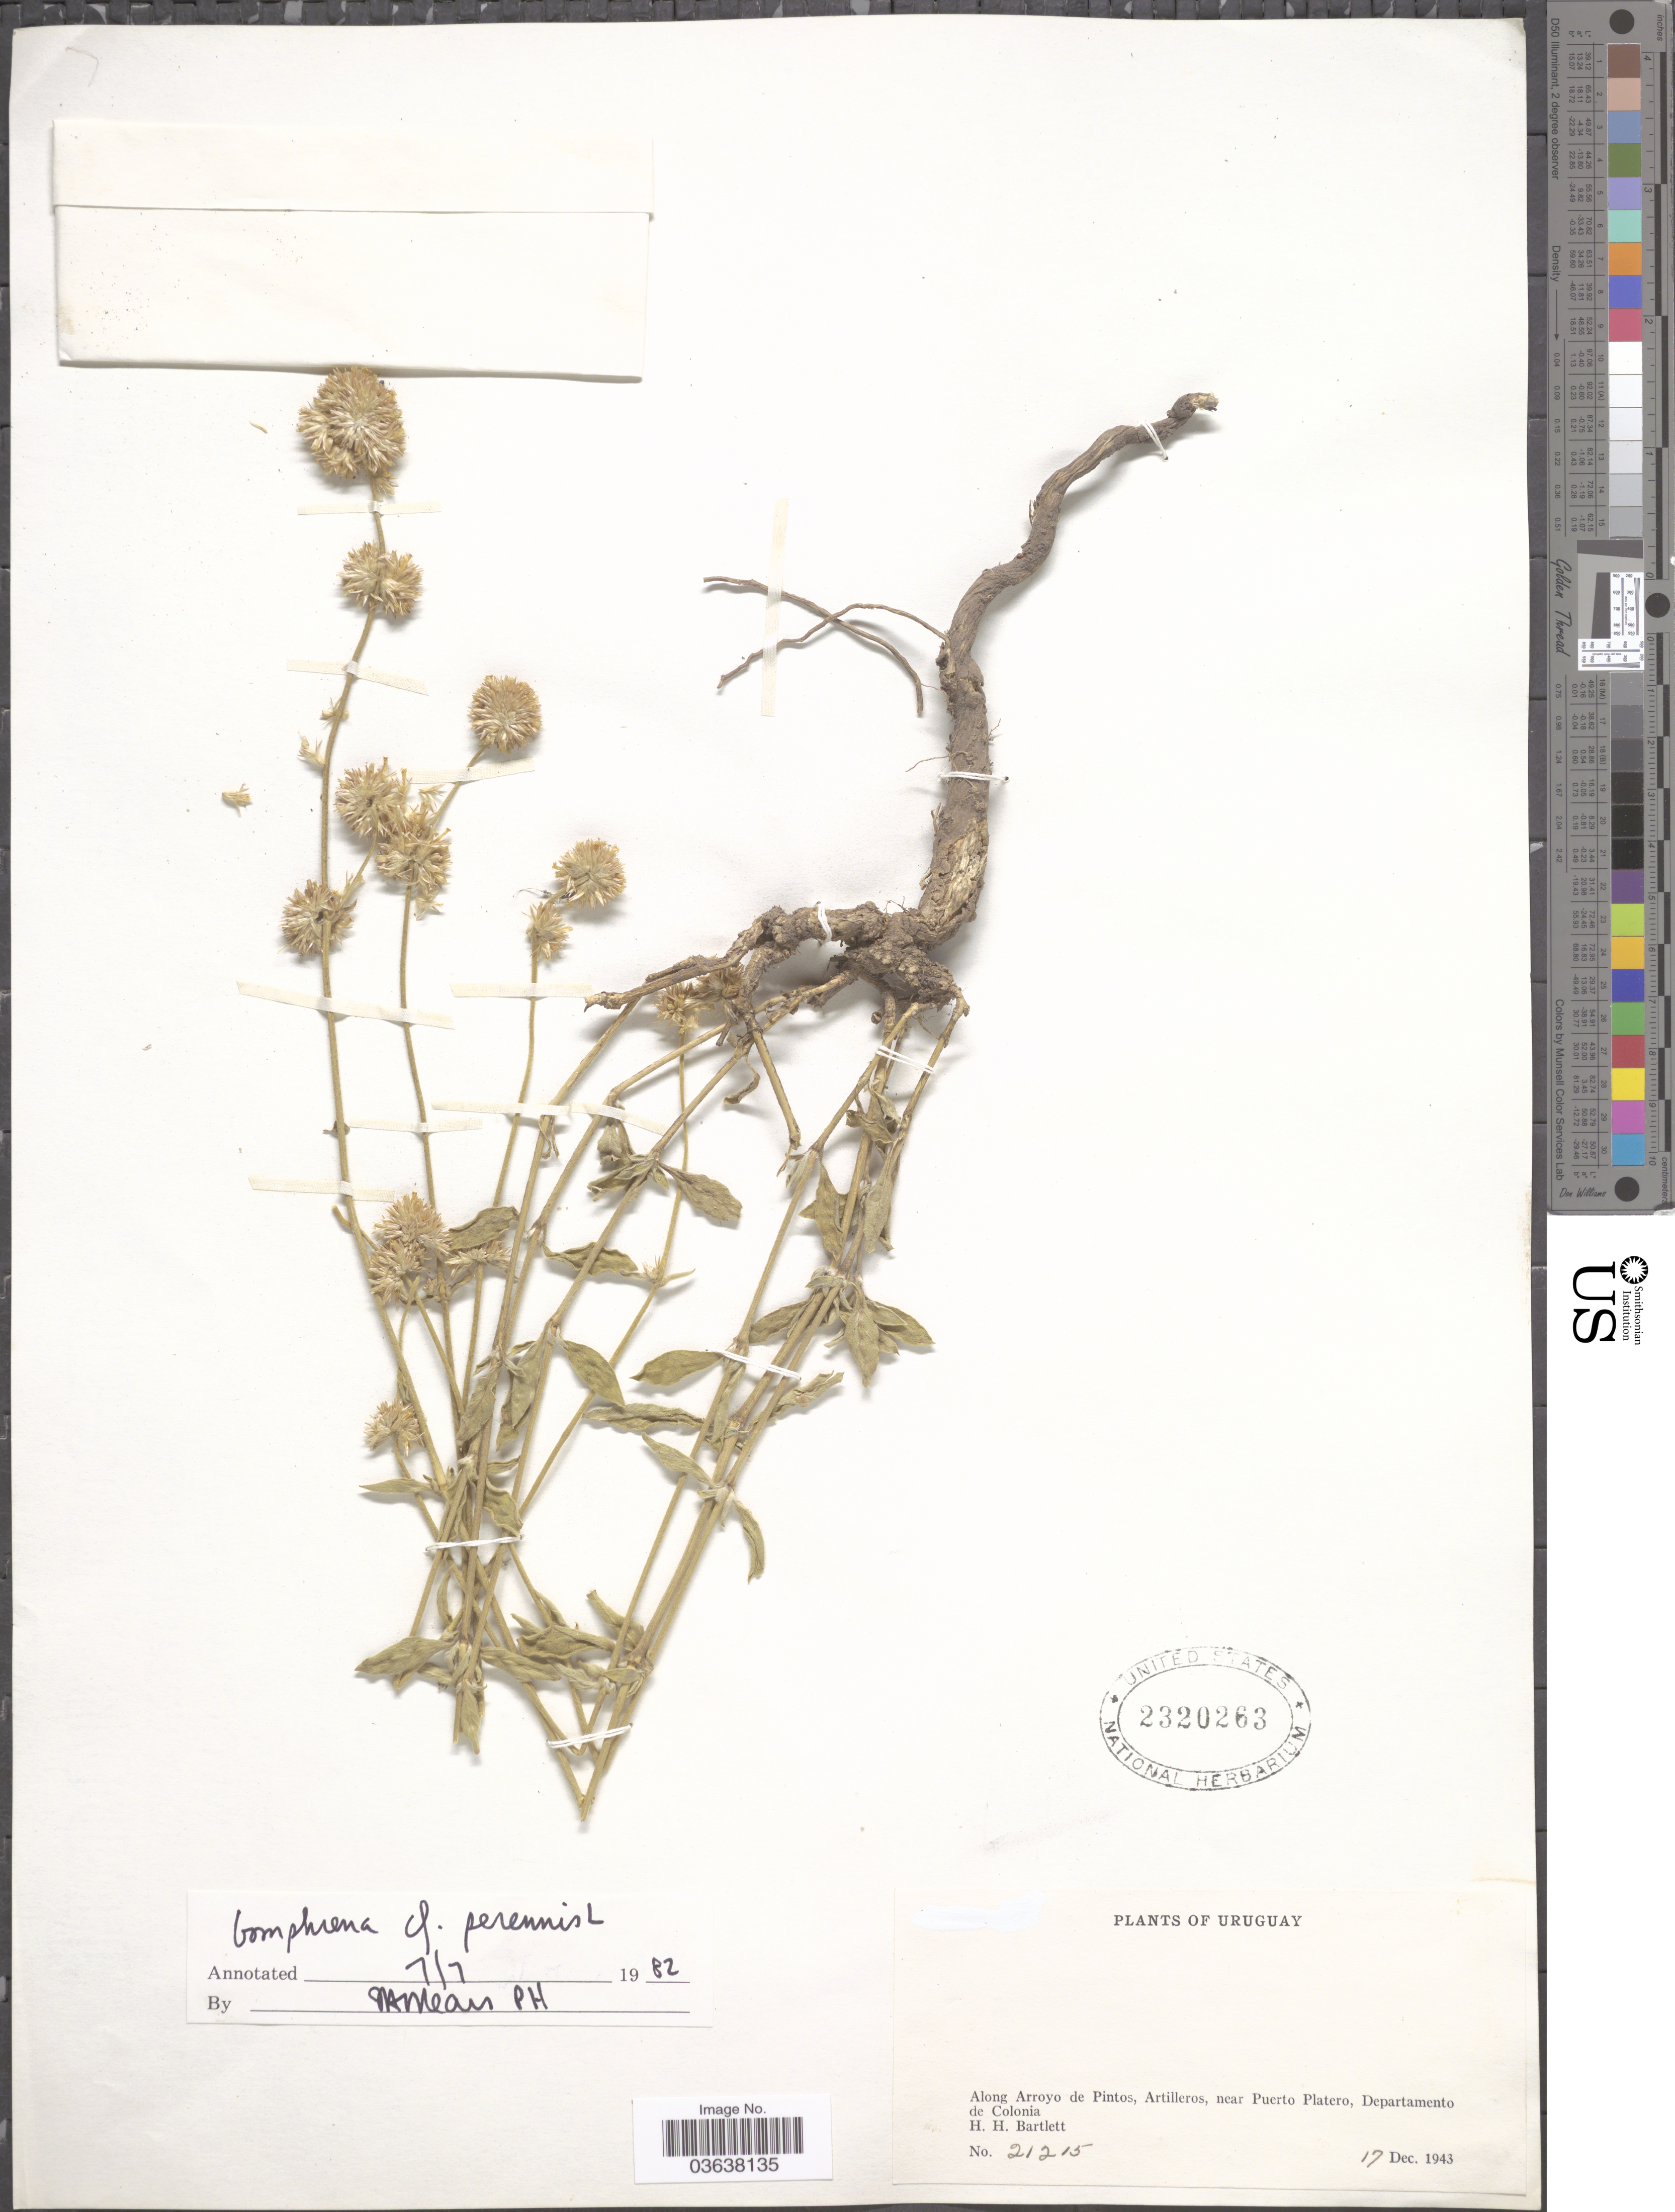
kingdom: Plantae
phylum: Tracheophyta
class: Magnoliopsida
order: Caryophyllales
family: Amaranthaceae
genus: Gomphrena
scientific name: Gomphrena perennis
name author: L.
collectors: H. H. Bartlett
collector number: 21215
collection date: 1943-12-17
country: Uruguay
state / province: Colonia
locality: Along Arroyo de Pintos, Artilleros, near Puerto Platero, Departamento de Colonia.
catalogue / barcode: US 2320263